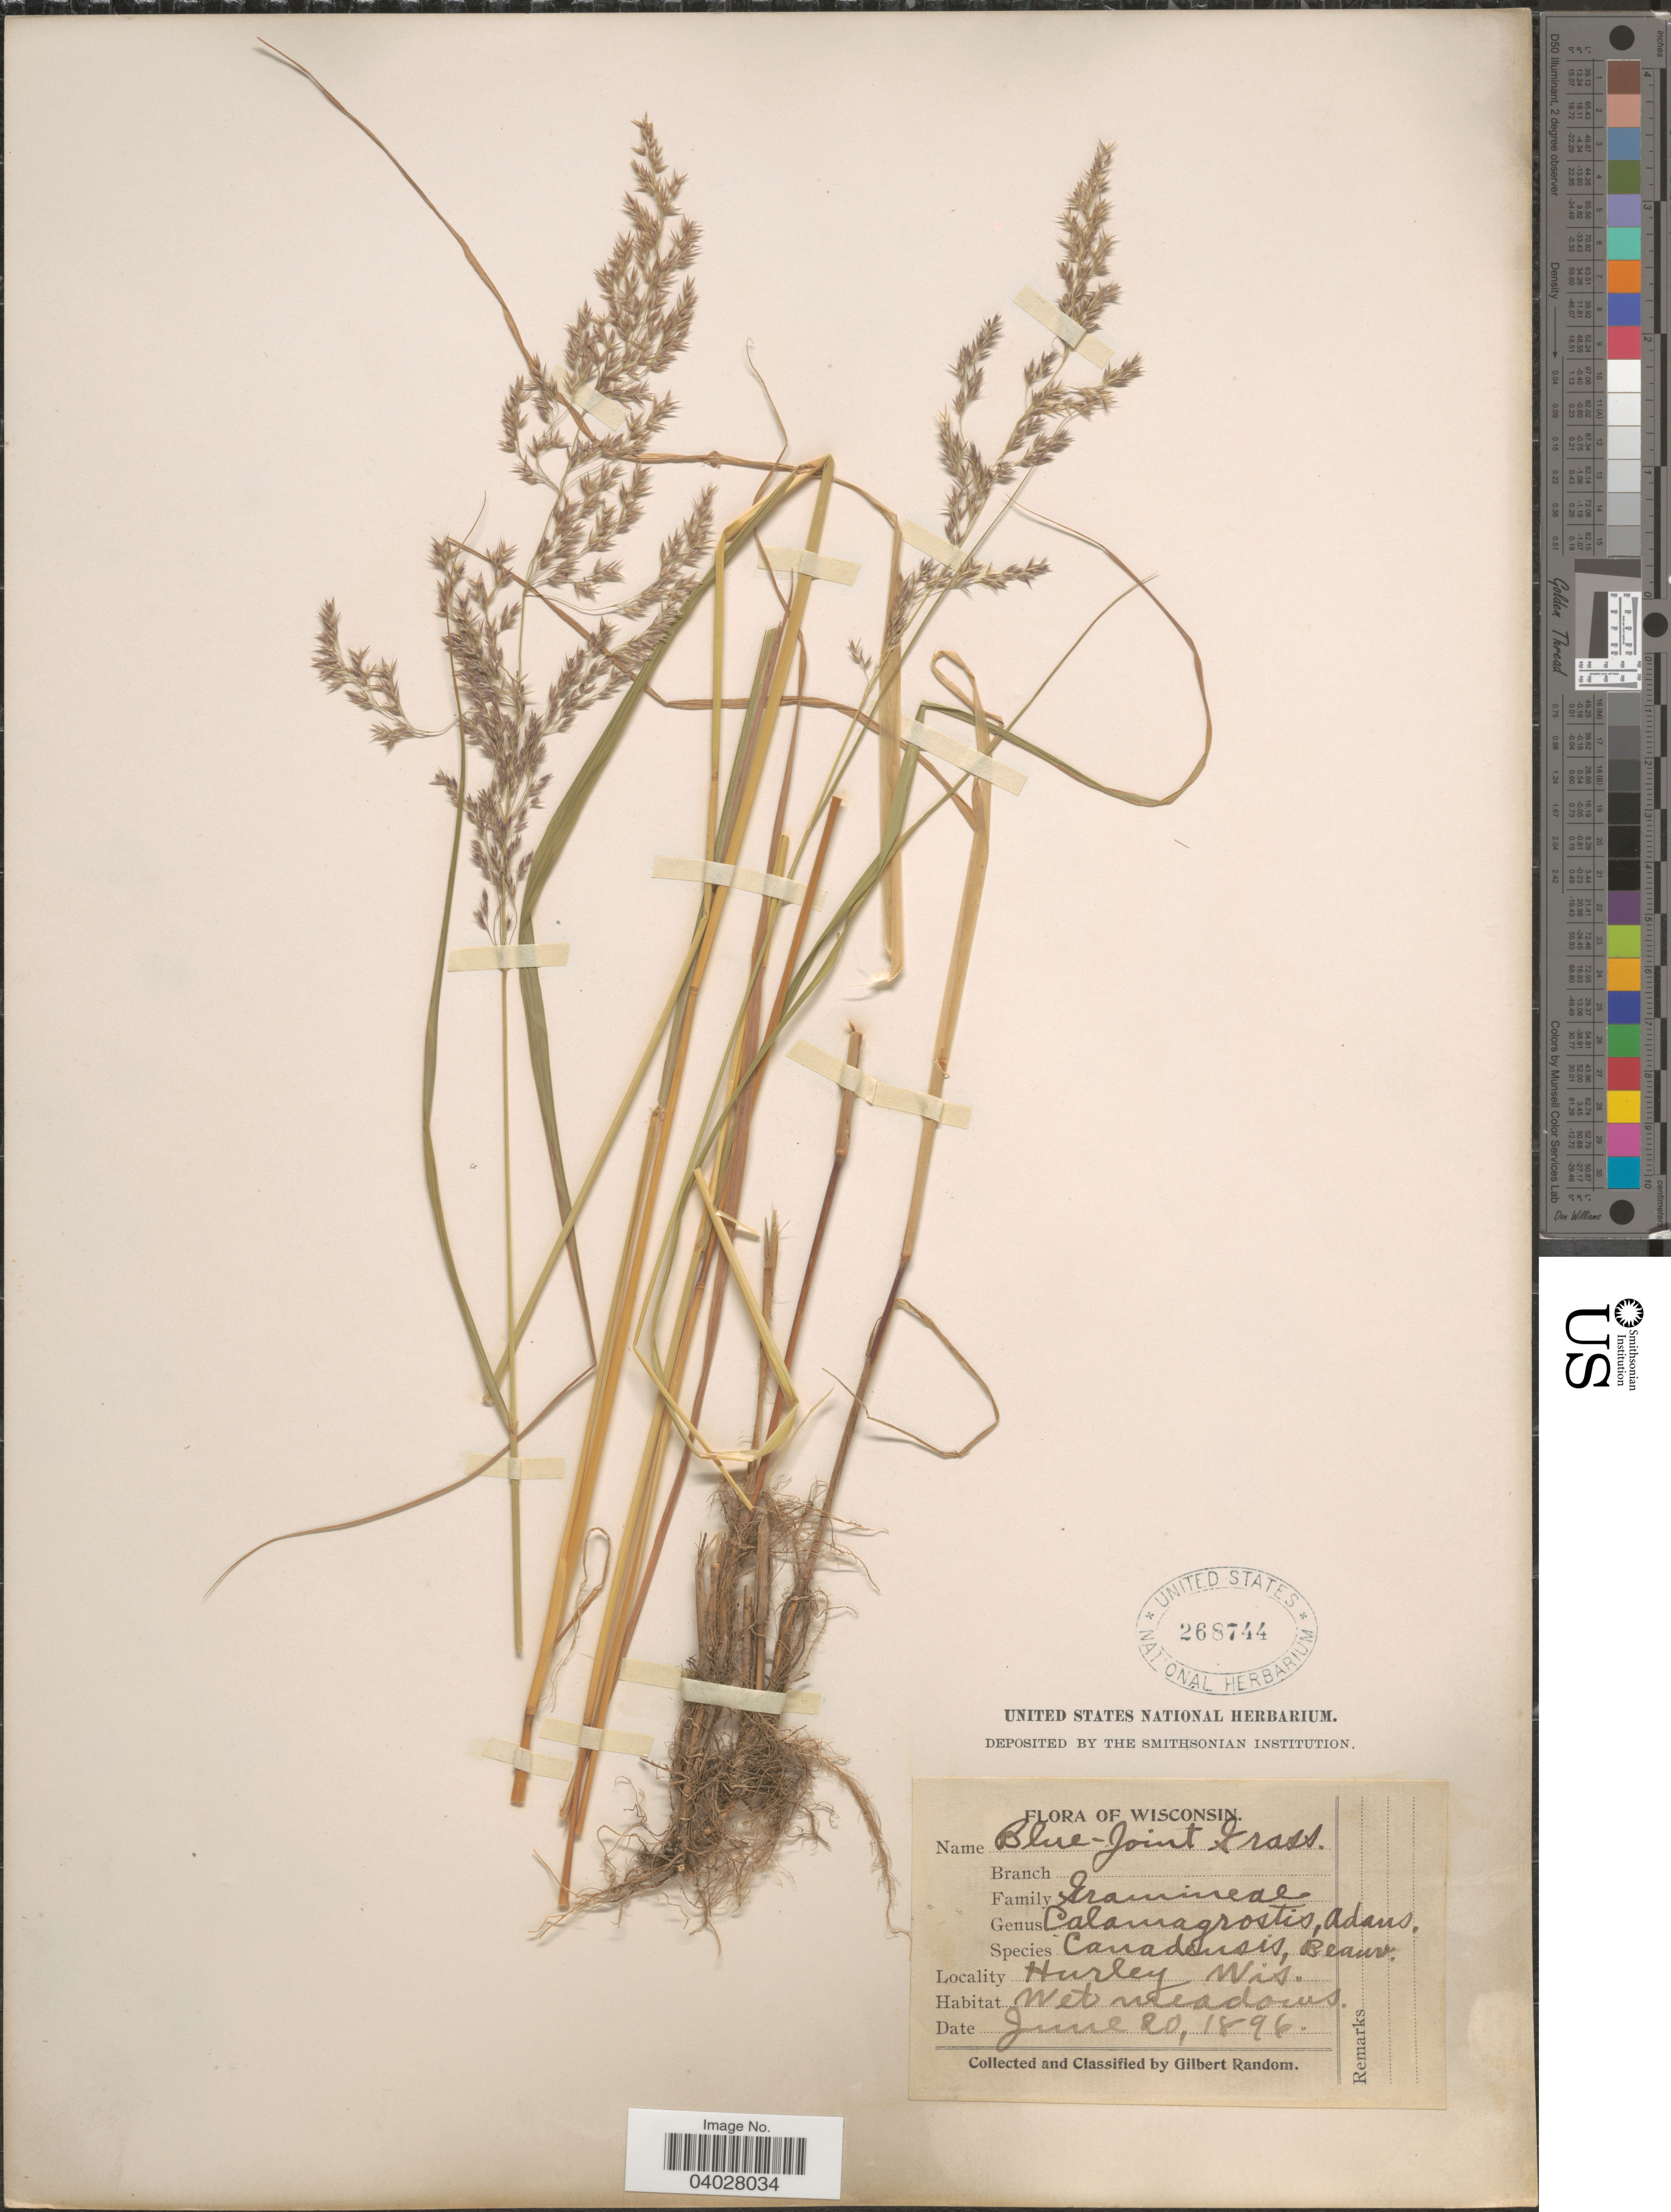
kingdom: Plantae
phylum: Tracheophyta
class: Liliopsida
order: Poales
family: Poaceae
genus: Calamagrostis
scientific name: Calamagrostis canadensis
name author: (Michx.) P. Beauv.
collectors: G. Random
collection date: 1896-06-20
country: United States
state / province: Wisconsin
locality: Hurley.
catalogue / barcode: US 268744